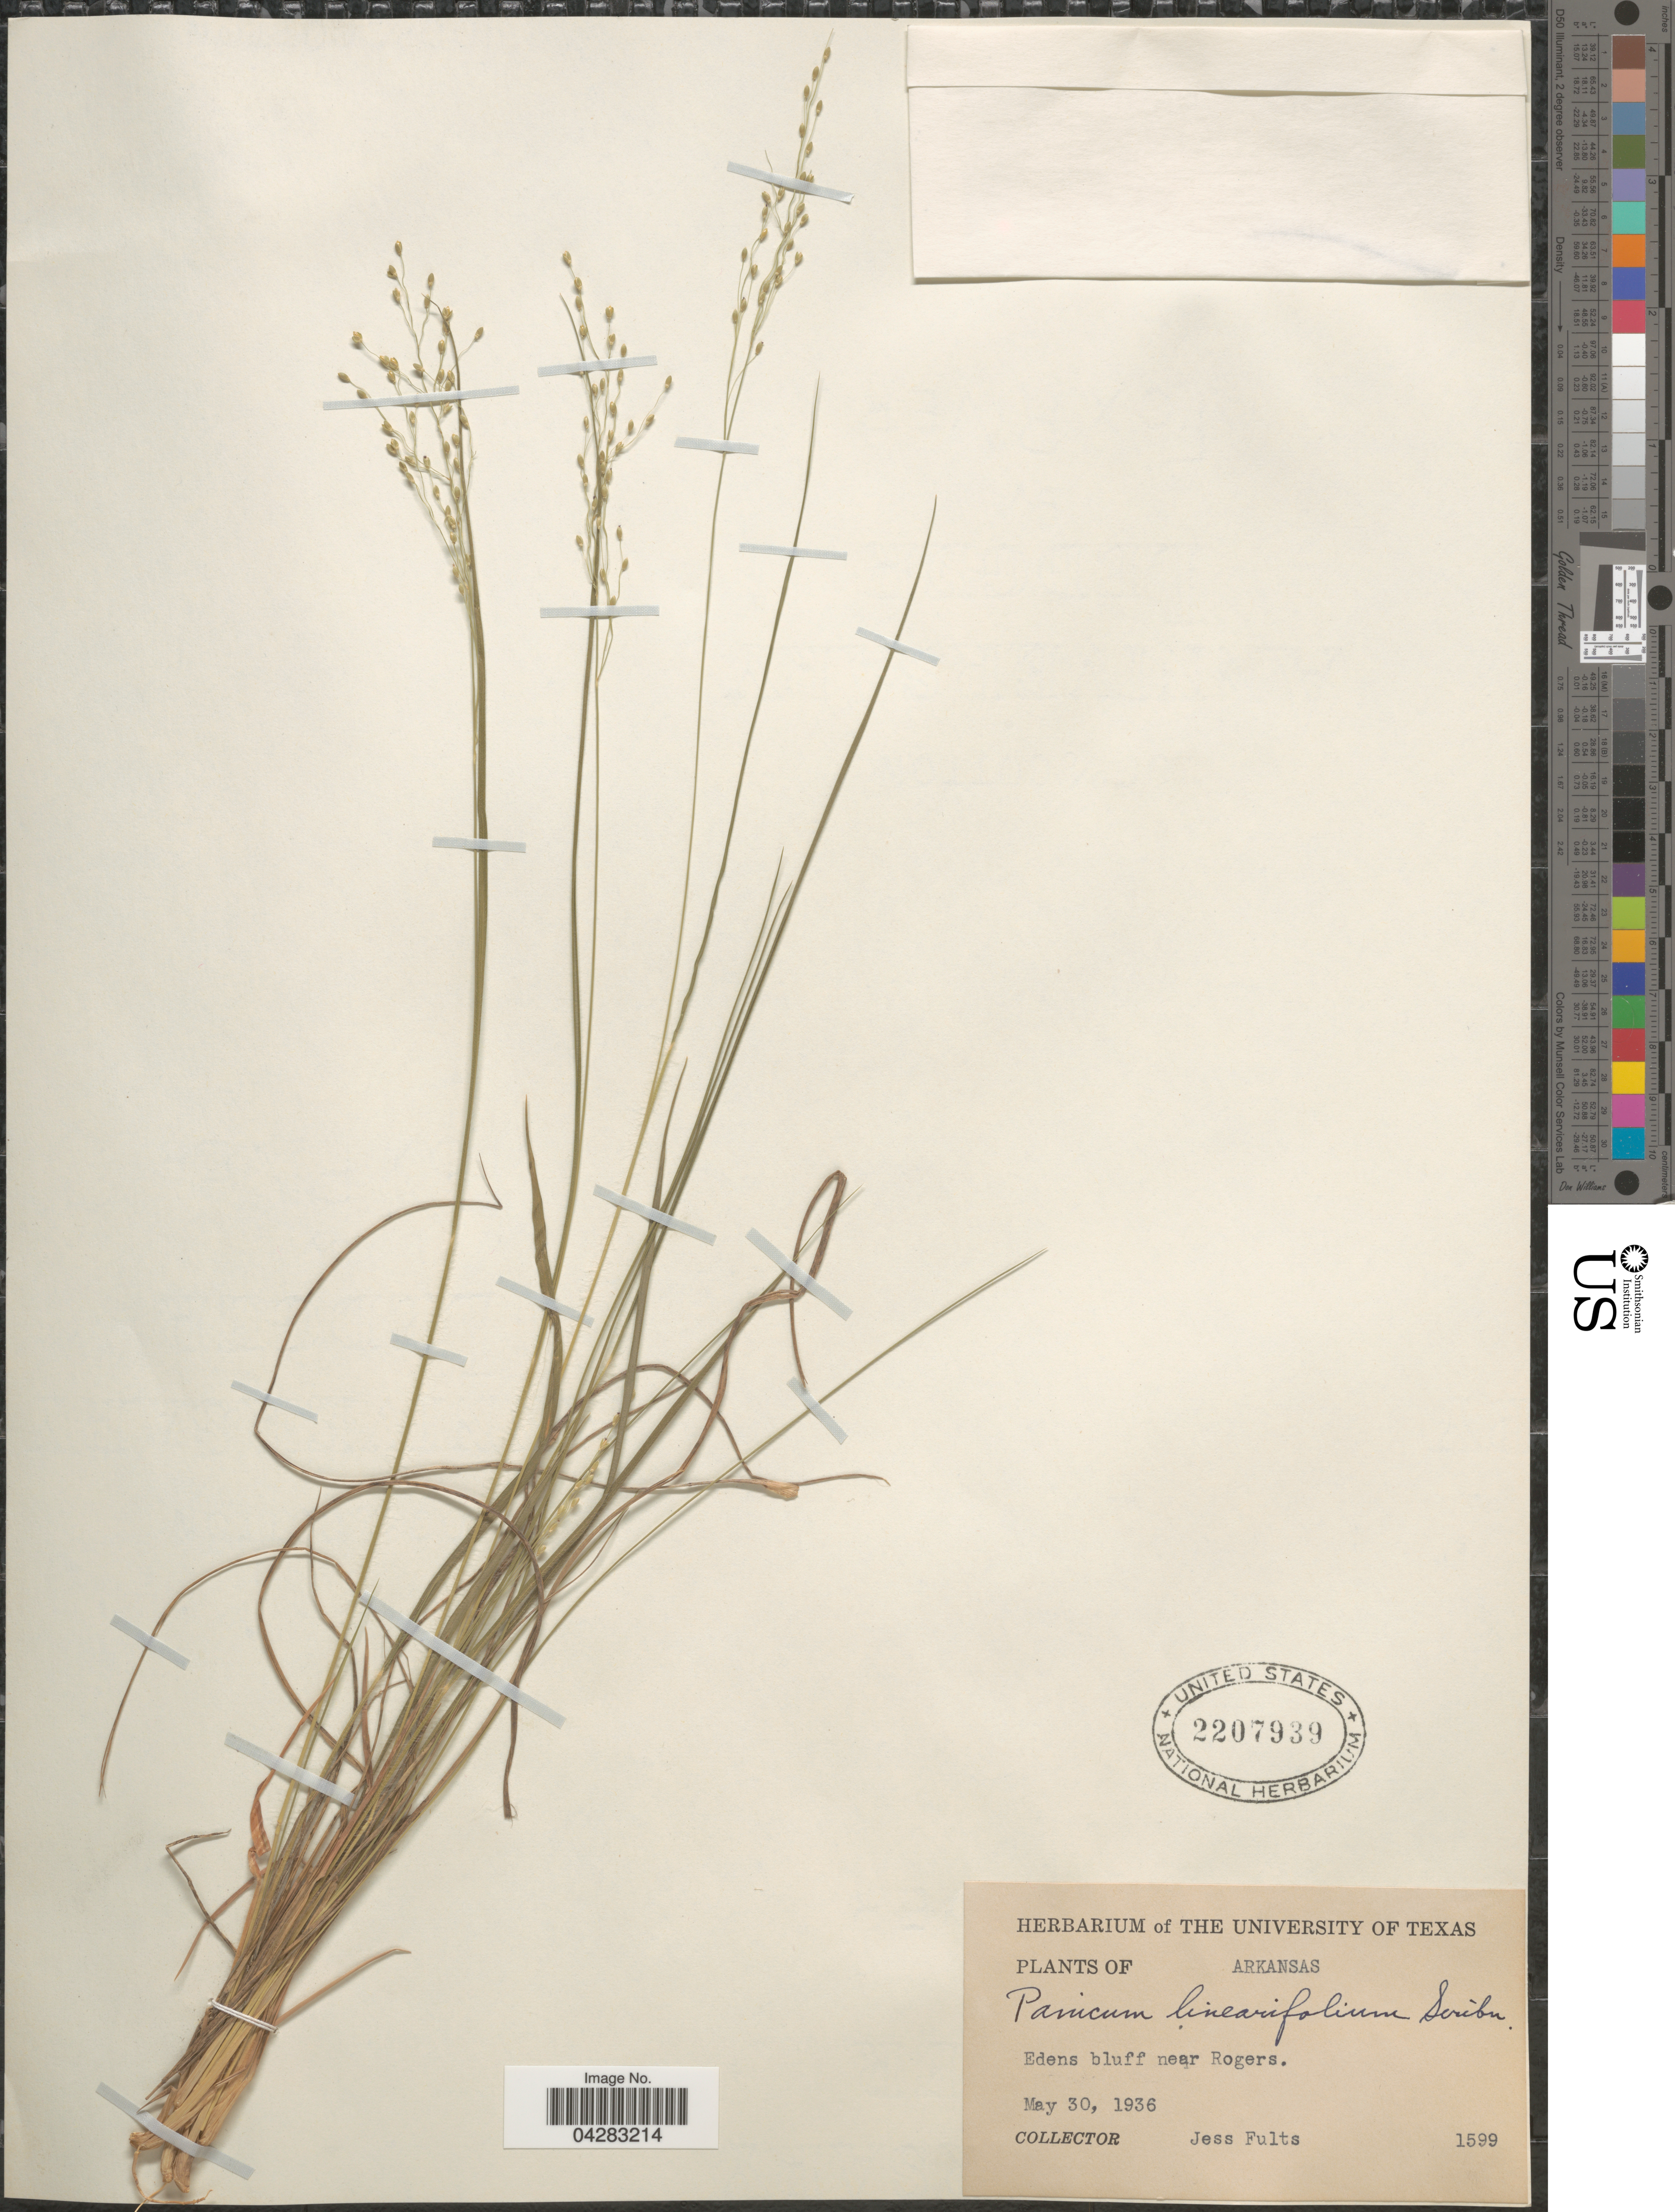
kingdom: Plantae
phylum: Tracheophyta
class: Liliopsida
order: Poales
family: Poaceae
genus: Dichanthelium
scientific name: Dichanthelium linearifolium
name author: (Scribn.) Gould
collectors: J. Fults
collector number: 1599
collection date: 1936-05-30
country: United States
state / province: Arkansas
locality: Edens bluff near Rogers.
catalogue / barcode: US 2207939